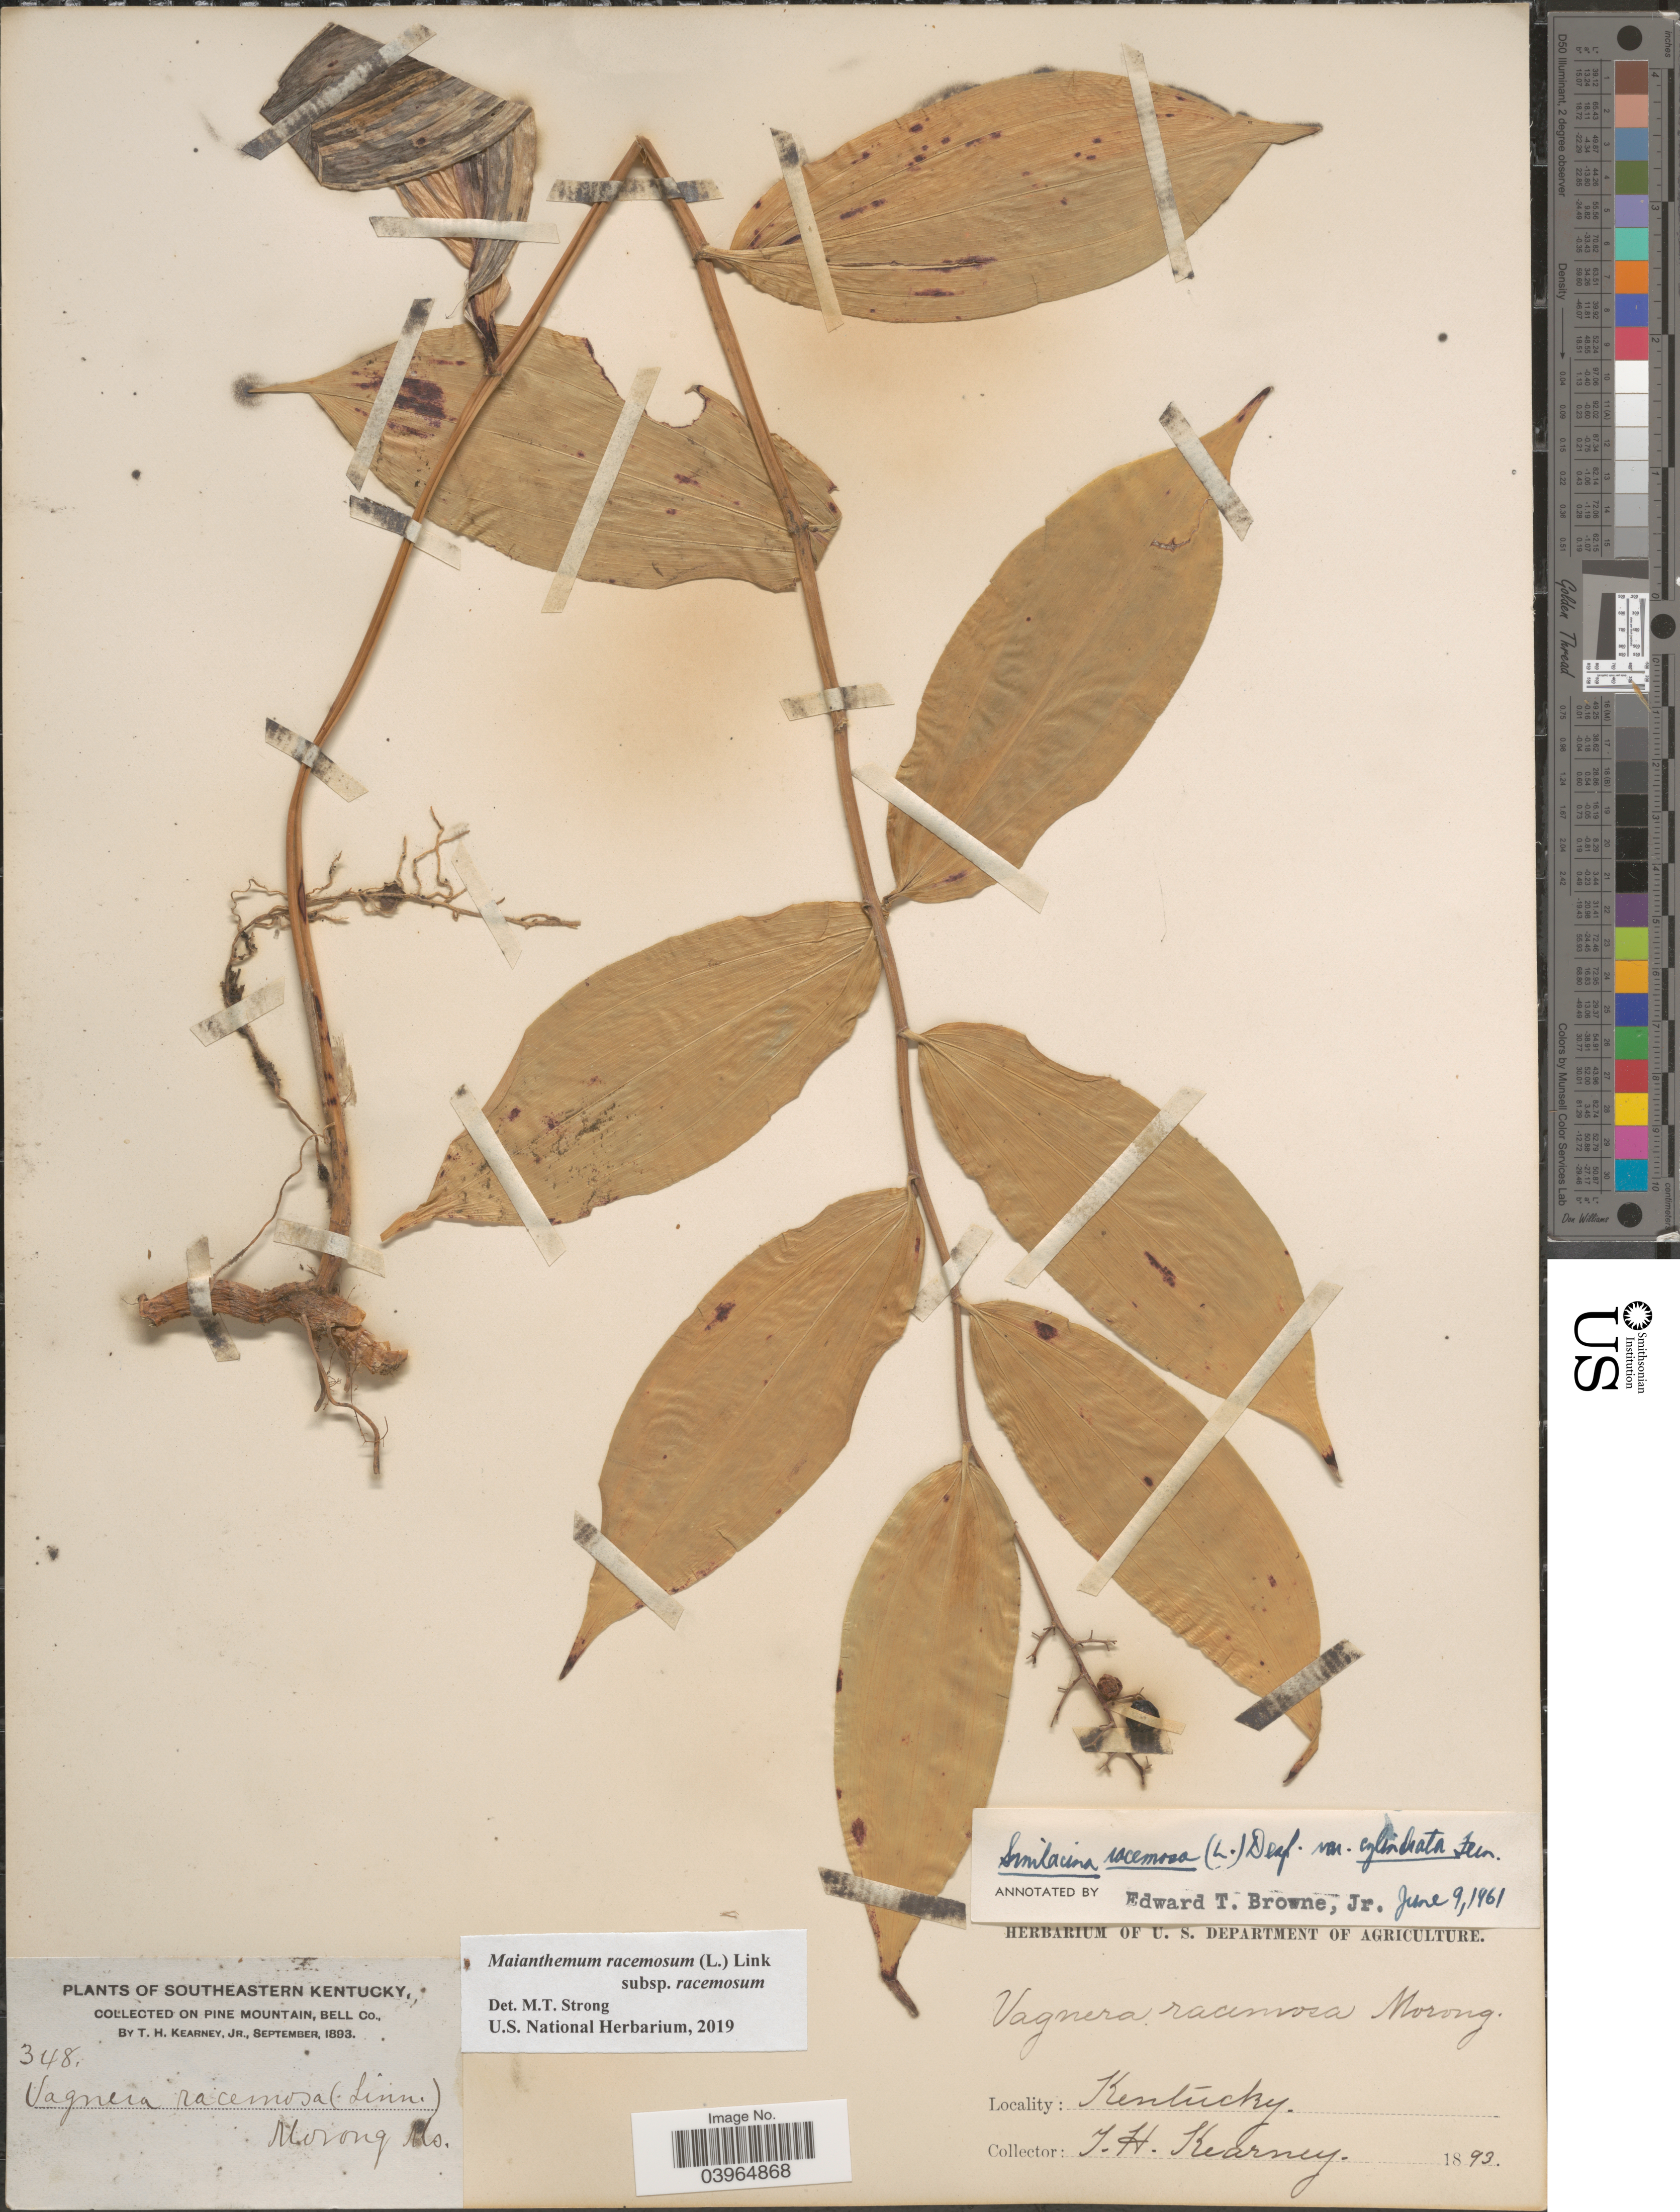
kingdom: Plantae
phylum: Tracheophyta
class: Liliopsida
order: Asparagales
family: Asparagaceae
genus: Maianthemum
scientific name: Maianthemum racemosum subsp. racemosum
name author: (L.) Link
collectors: T. H. Kearney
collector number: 348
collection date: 1893-09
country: United States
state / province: Kentucky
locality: Southeastern Kentucky. On Pine Mountain, Bell Co.